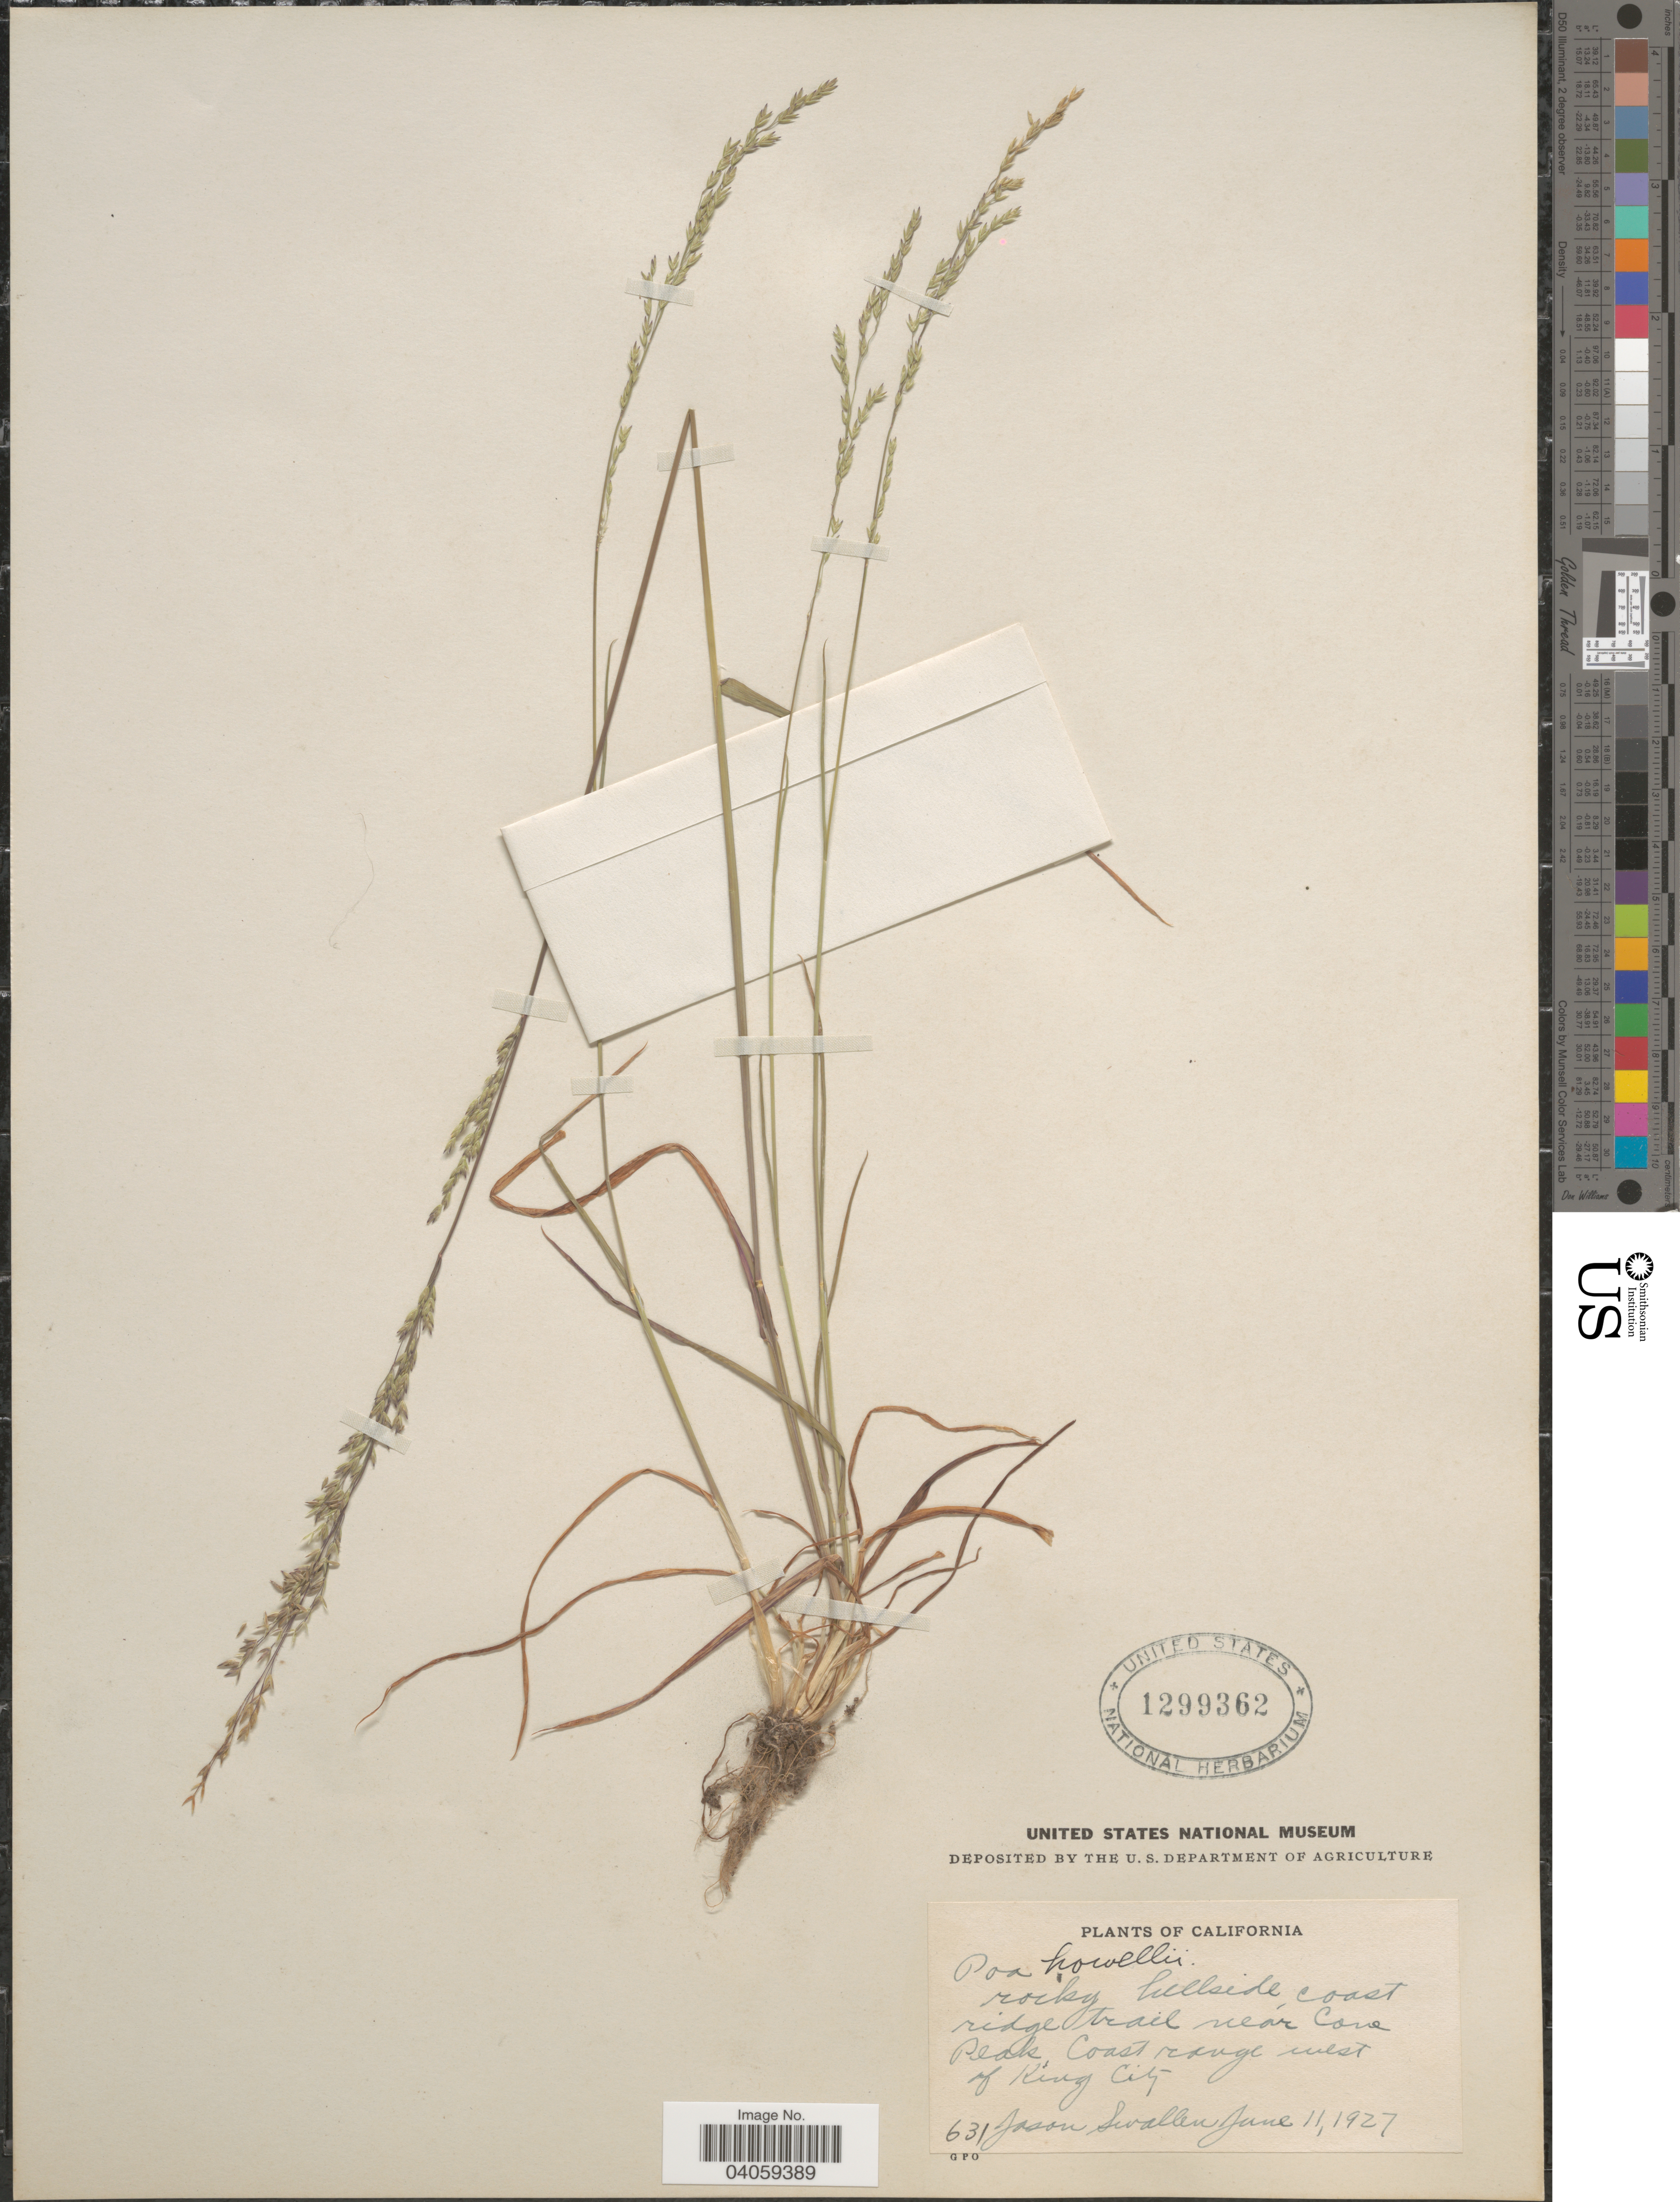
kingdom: Plantae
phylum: Tracheophyta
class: Liliopsida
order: Poales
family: Poaceae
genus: Poa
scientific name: Poa howellii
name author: Vasey & Scribn.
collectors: J. R. Swallen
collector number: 631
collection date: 1927-06-11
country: United States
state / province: California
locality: Coast ridge trail near Cone Peaks, Coast range west of King City.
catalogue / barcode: US 1299362